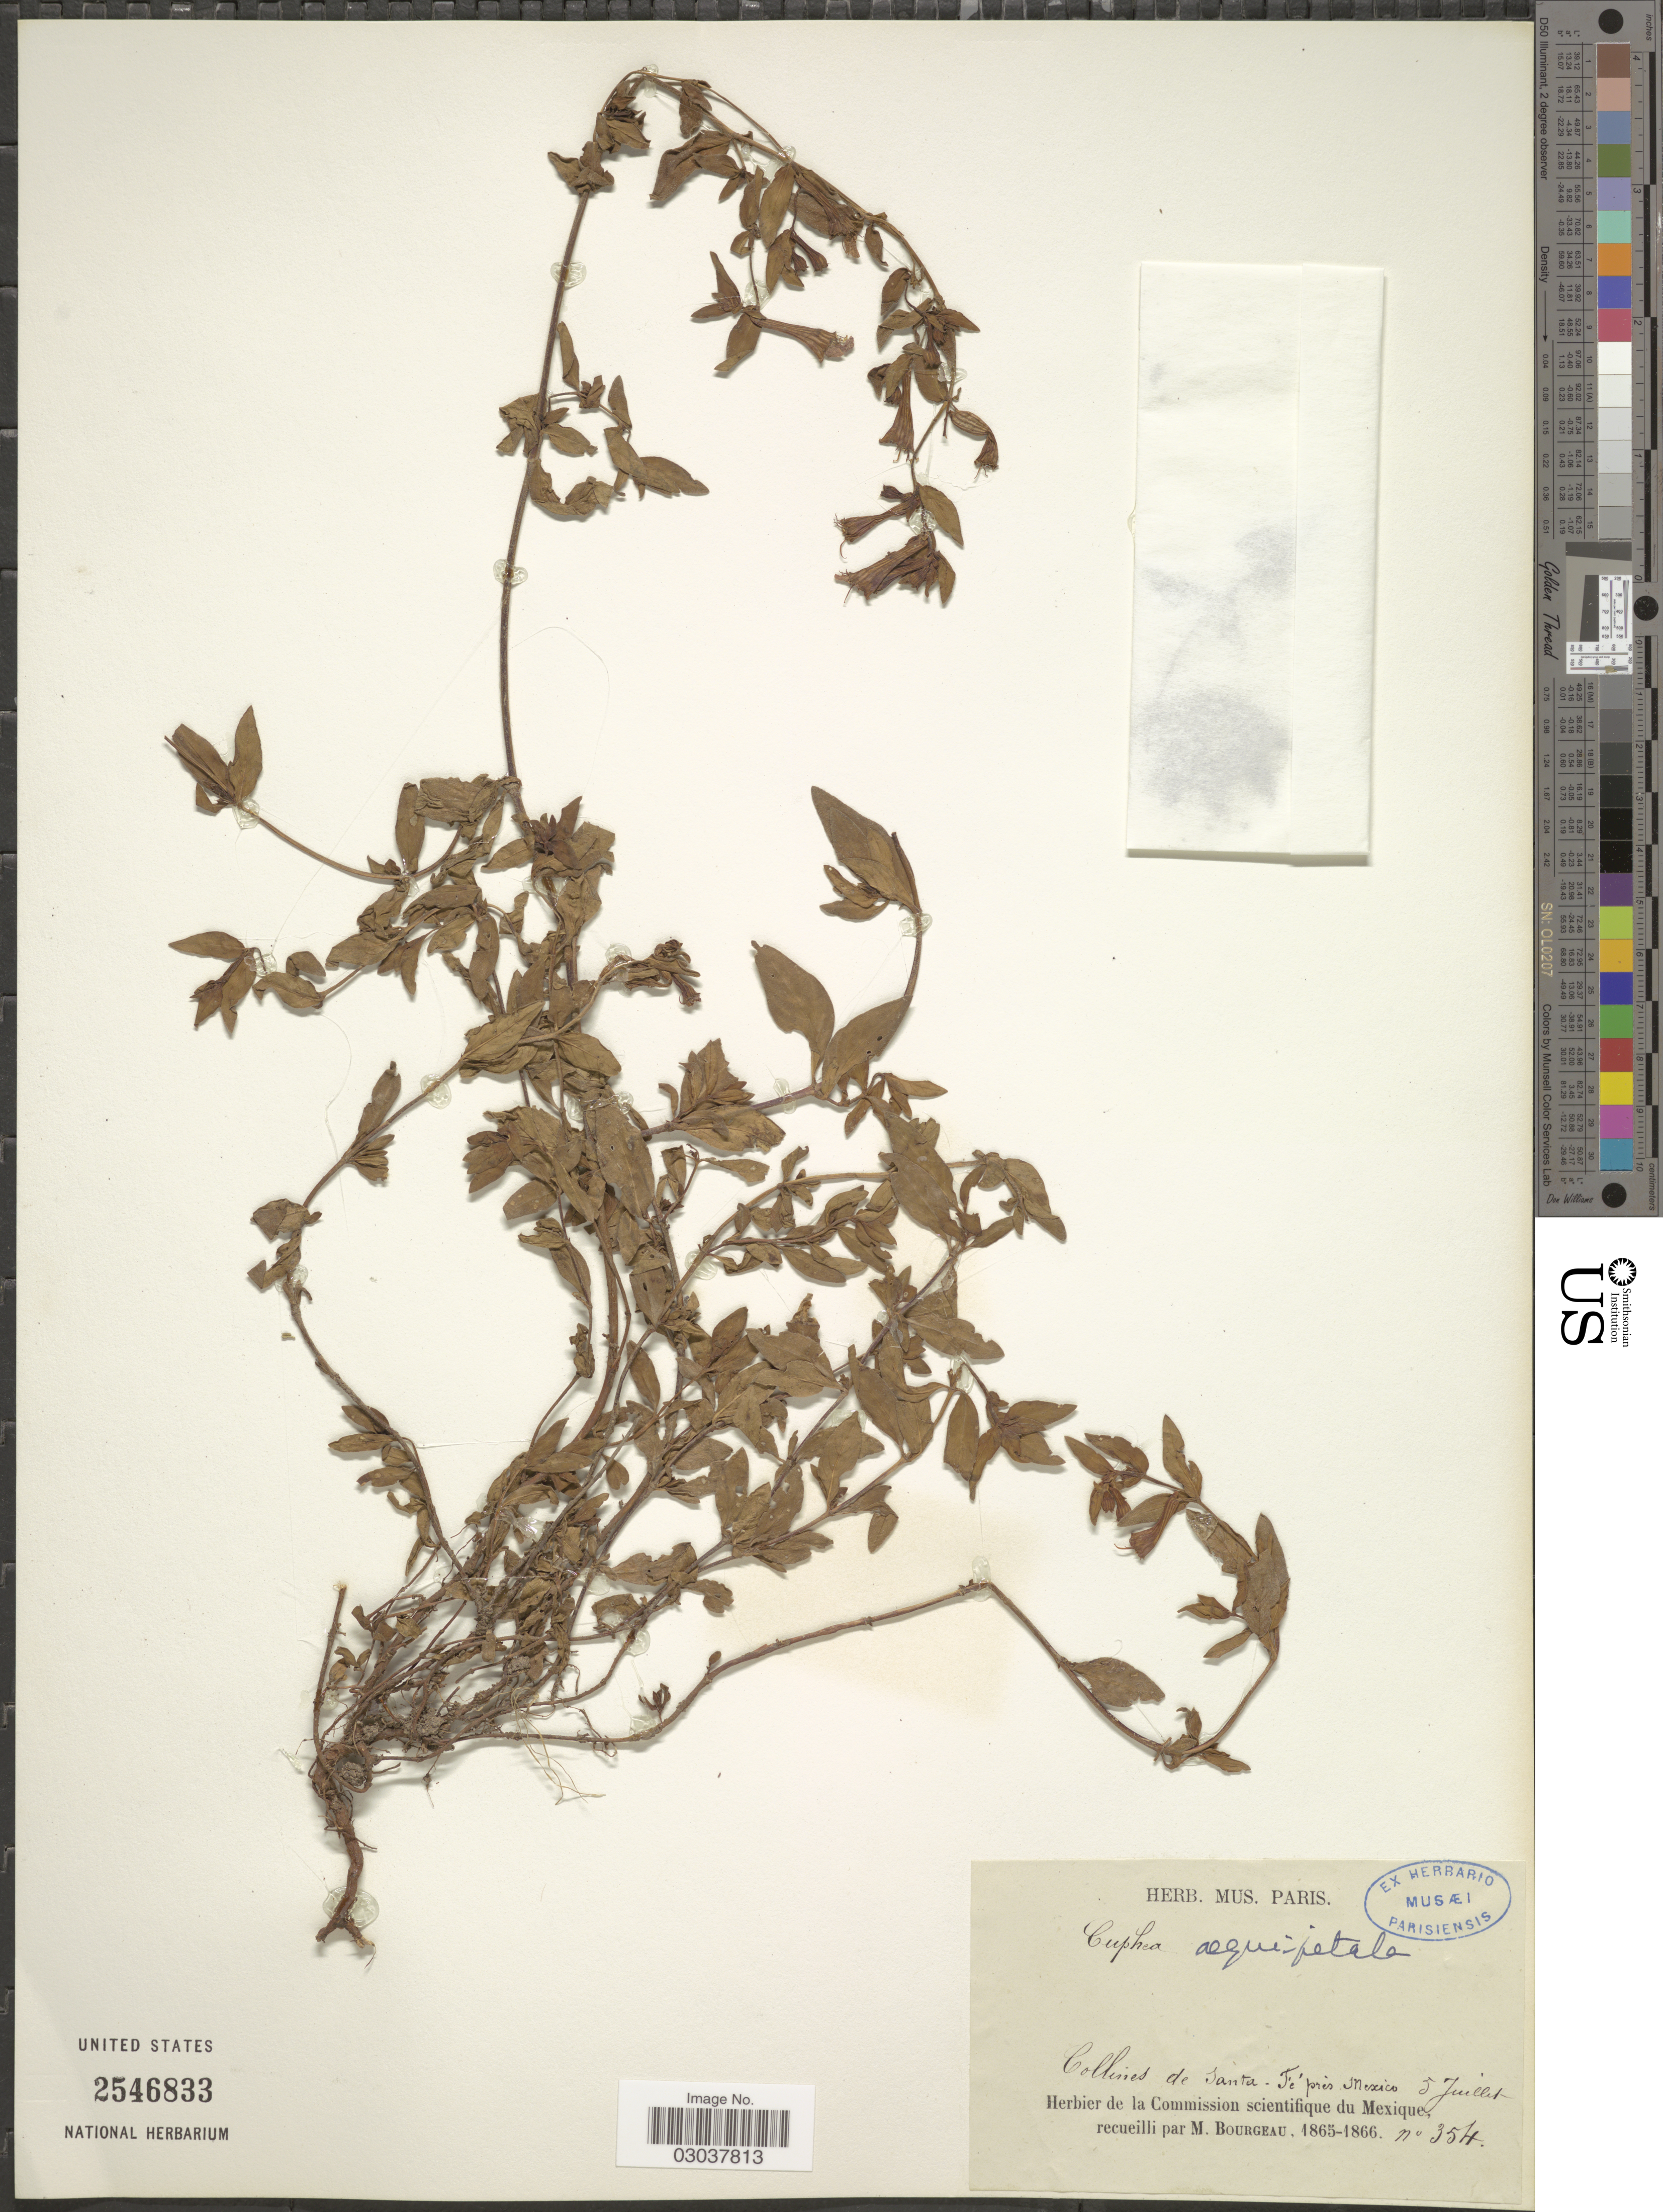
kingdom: Plantae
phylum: Tracheophyta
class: Magnoliopsida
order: Myrtales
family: Lythraceae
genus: Cuphea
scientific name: Cuphea aequipetala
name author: Cav.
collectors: M. Bourgeau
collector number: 354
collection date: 1865-07-05/1866-07-05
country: Mexico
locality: Collines de Santa Fé, près Mexico.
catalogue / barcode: US 2546833